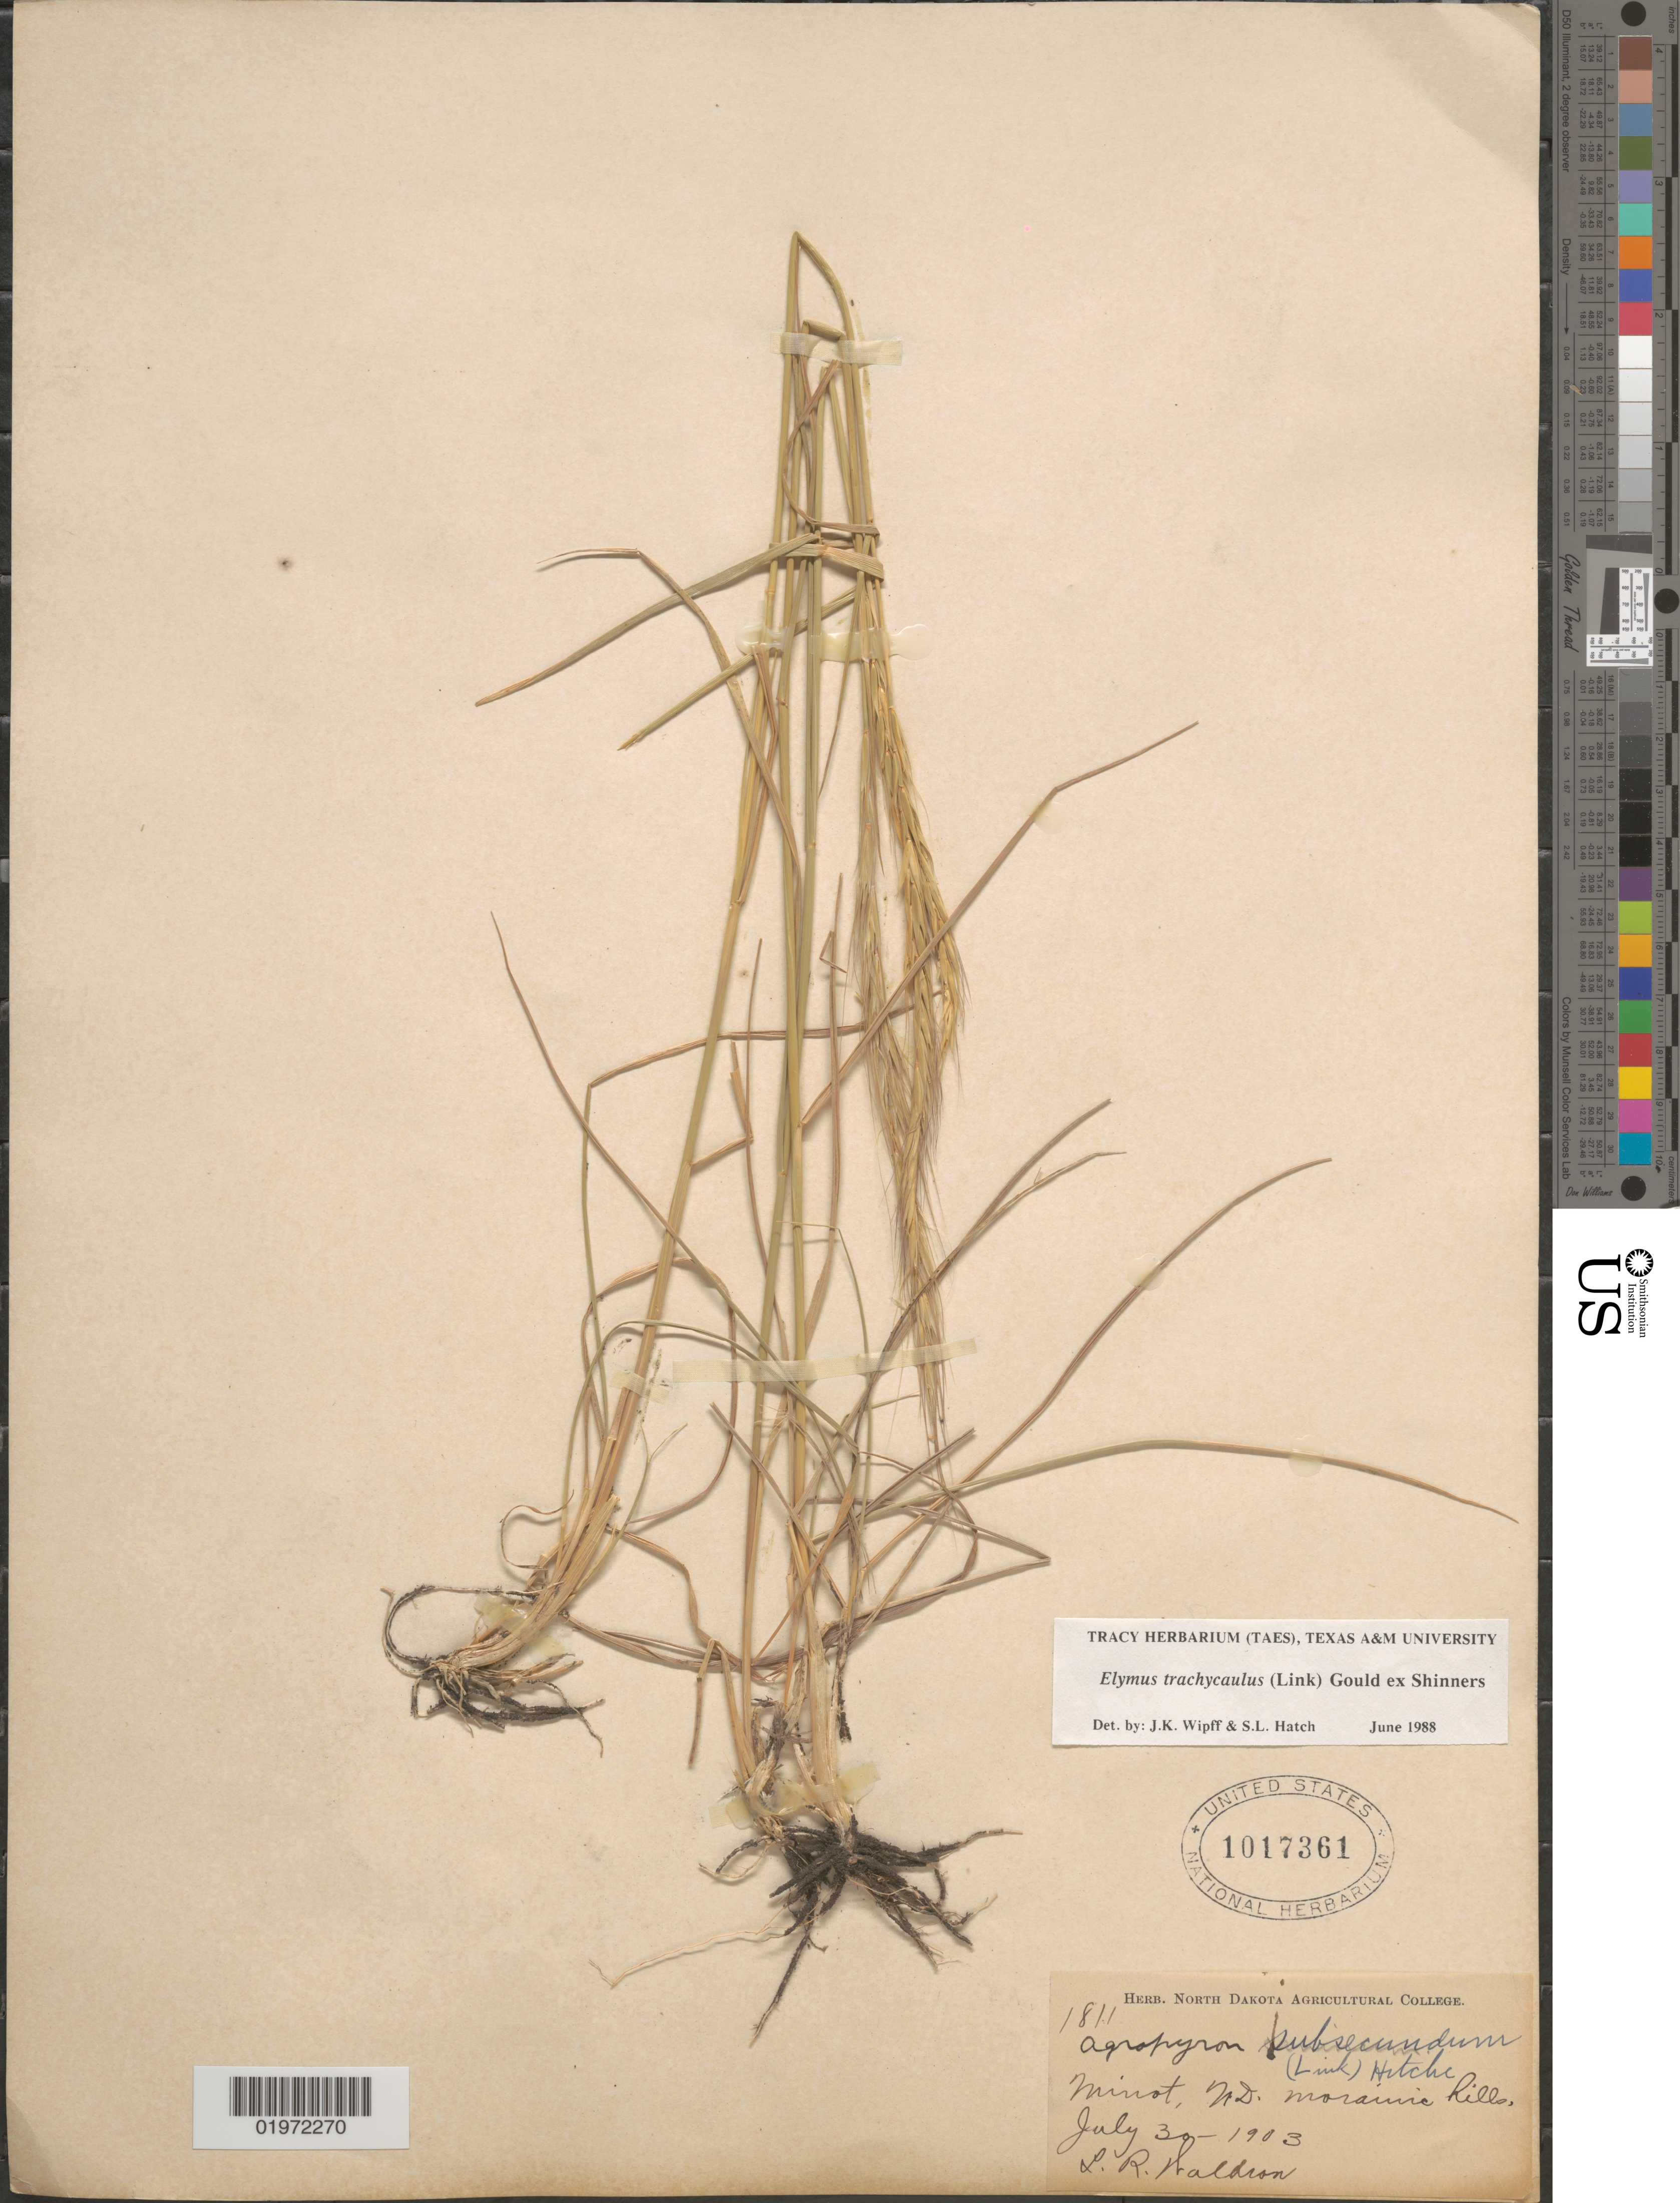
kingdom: Plantae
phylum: Tracheophyta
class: Liliopsida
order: Poales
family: Poaceae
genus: Elymus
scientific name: Elymus trachycaulus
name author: (Link) Gould ex Shinners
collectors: L. Waldron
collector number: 1811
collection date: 1903-07-30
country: United States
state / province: North Dakota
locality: Minot, morainic hills.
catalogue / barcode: US 1017361